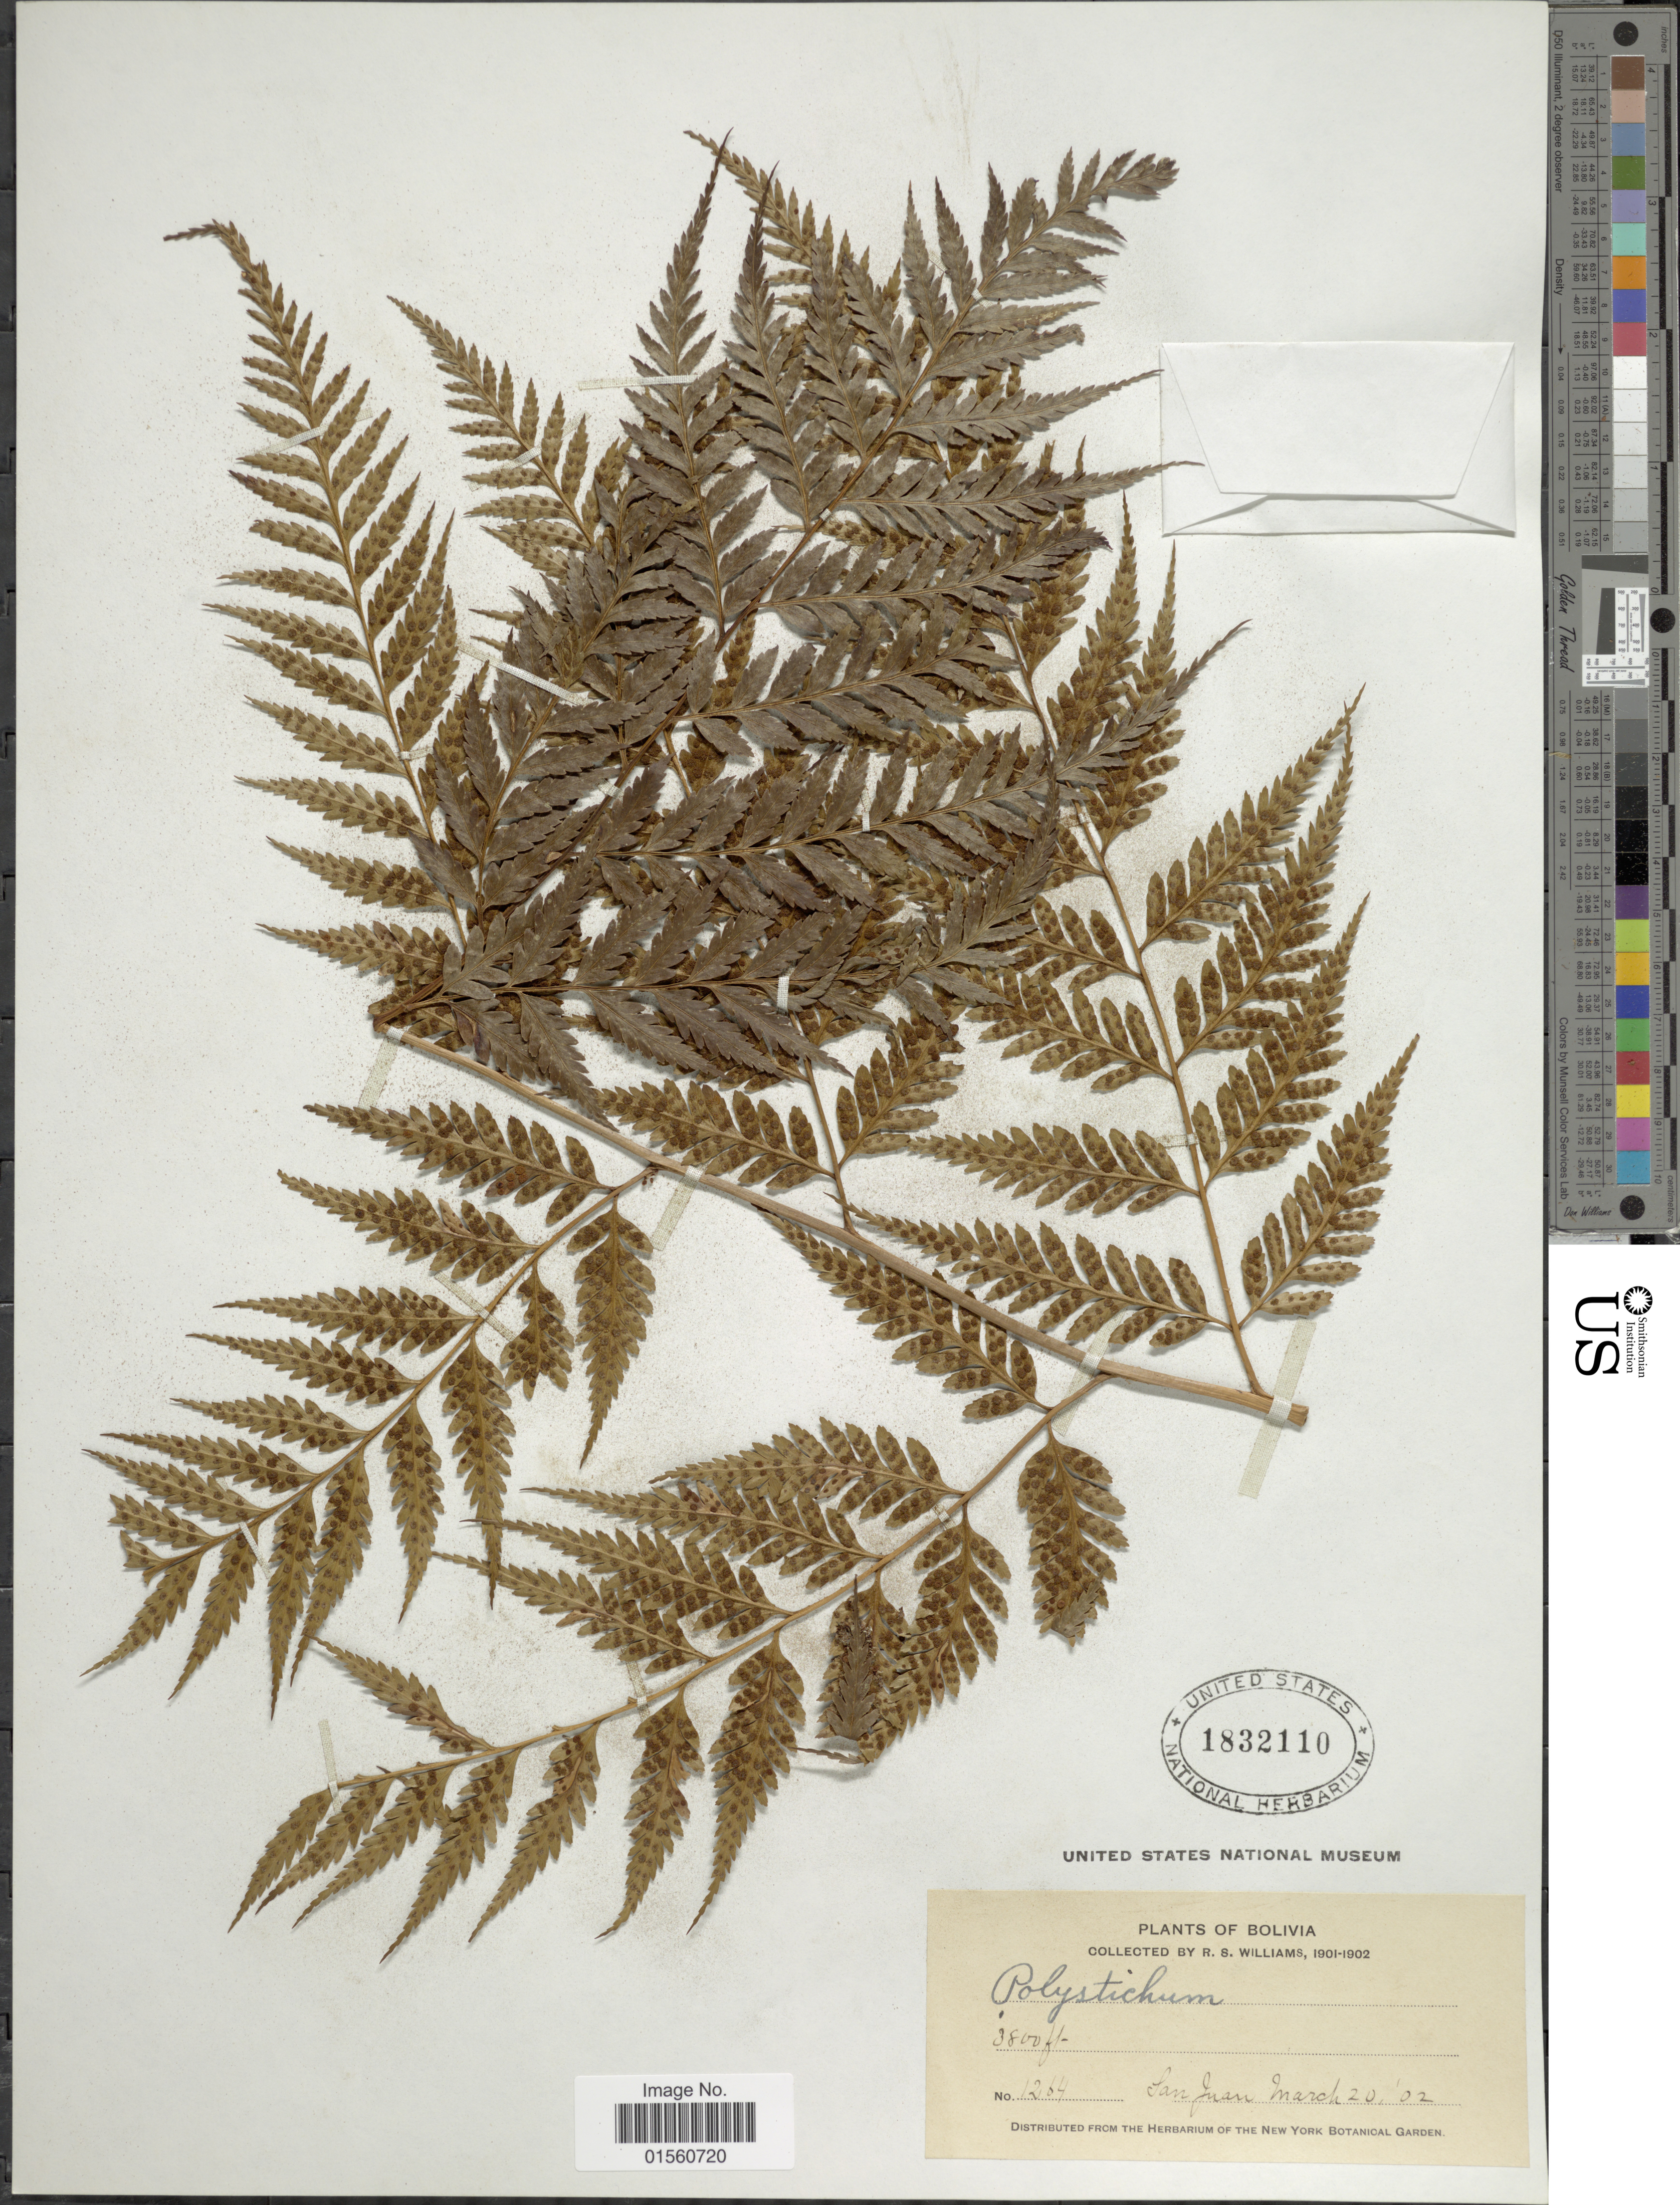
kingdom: Plantae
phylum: Tracheophyta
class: Polypodiopsida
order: Polypodiales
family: Dryopteridaceae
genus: Lastreopsis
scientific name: Lastreopsis amplissima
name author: (C. Presl) Tindale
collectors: R. S. Williams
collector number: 1264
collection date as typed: March 20, '02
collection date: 1902-03-20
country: Bolivia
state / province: La Paz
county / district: Franz Tamayo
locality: San Juan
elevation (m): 1158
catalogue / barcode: US 1832110